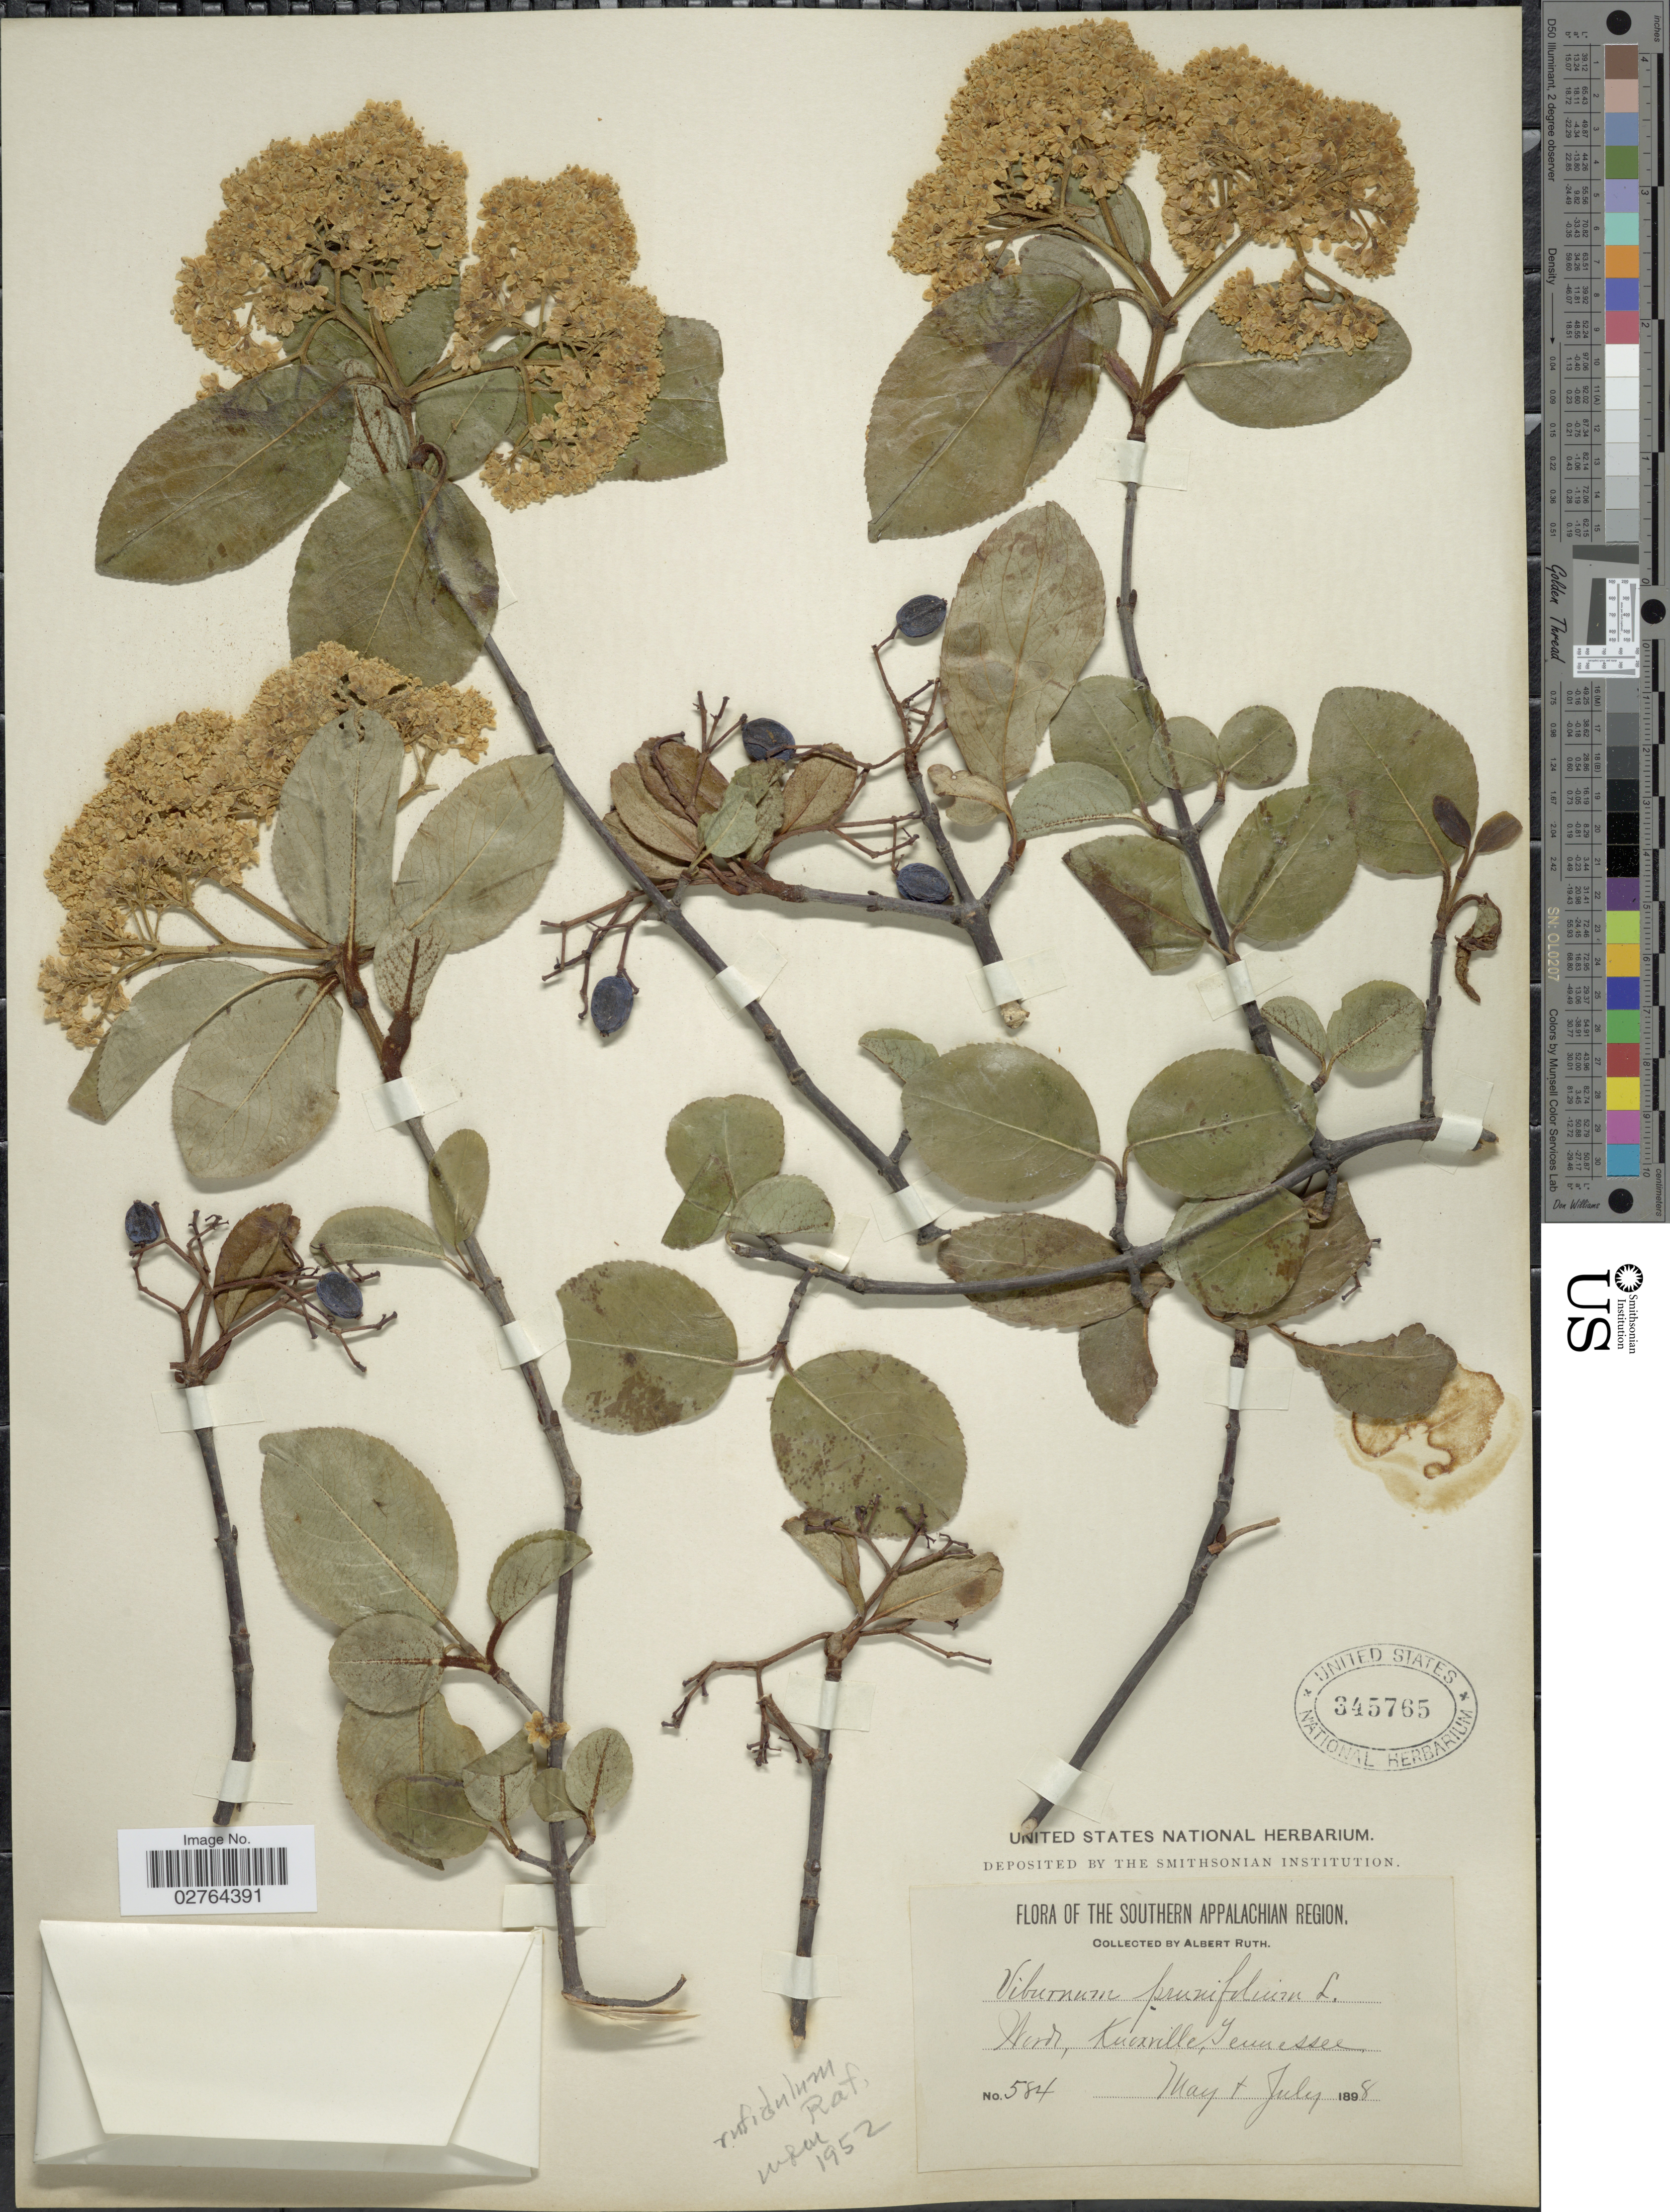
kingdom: Plantae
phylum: Tracheophyta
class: Magnoliopsida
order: Dipsacales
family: Viburnaceae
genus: Viburnum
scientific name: Viburnum rufidulum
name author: Raf.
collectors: A. Ruth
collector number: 584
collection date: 1898-05/1898-07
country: United States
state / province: Tennessee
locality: Southern Appalachian Region. North Knoxville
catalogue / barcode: US 345765